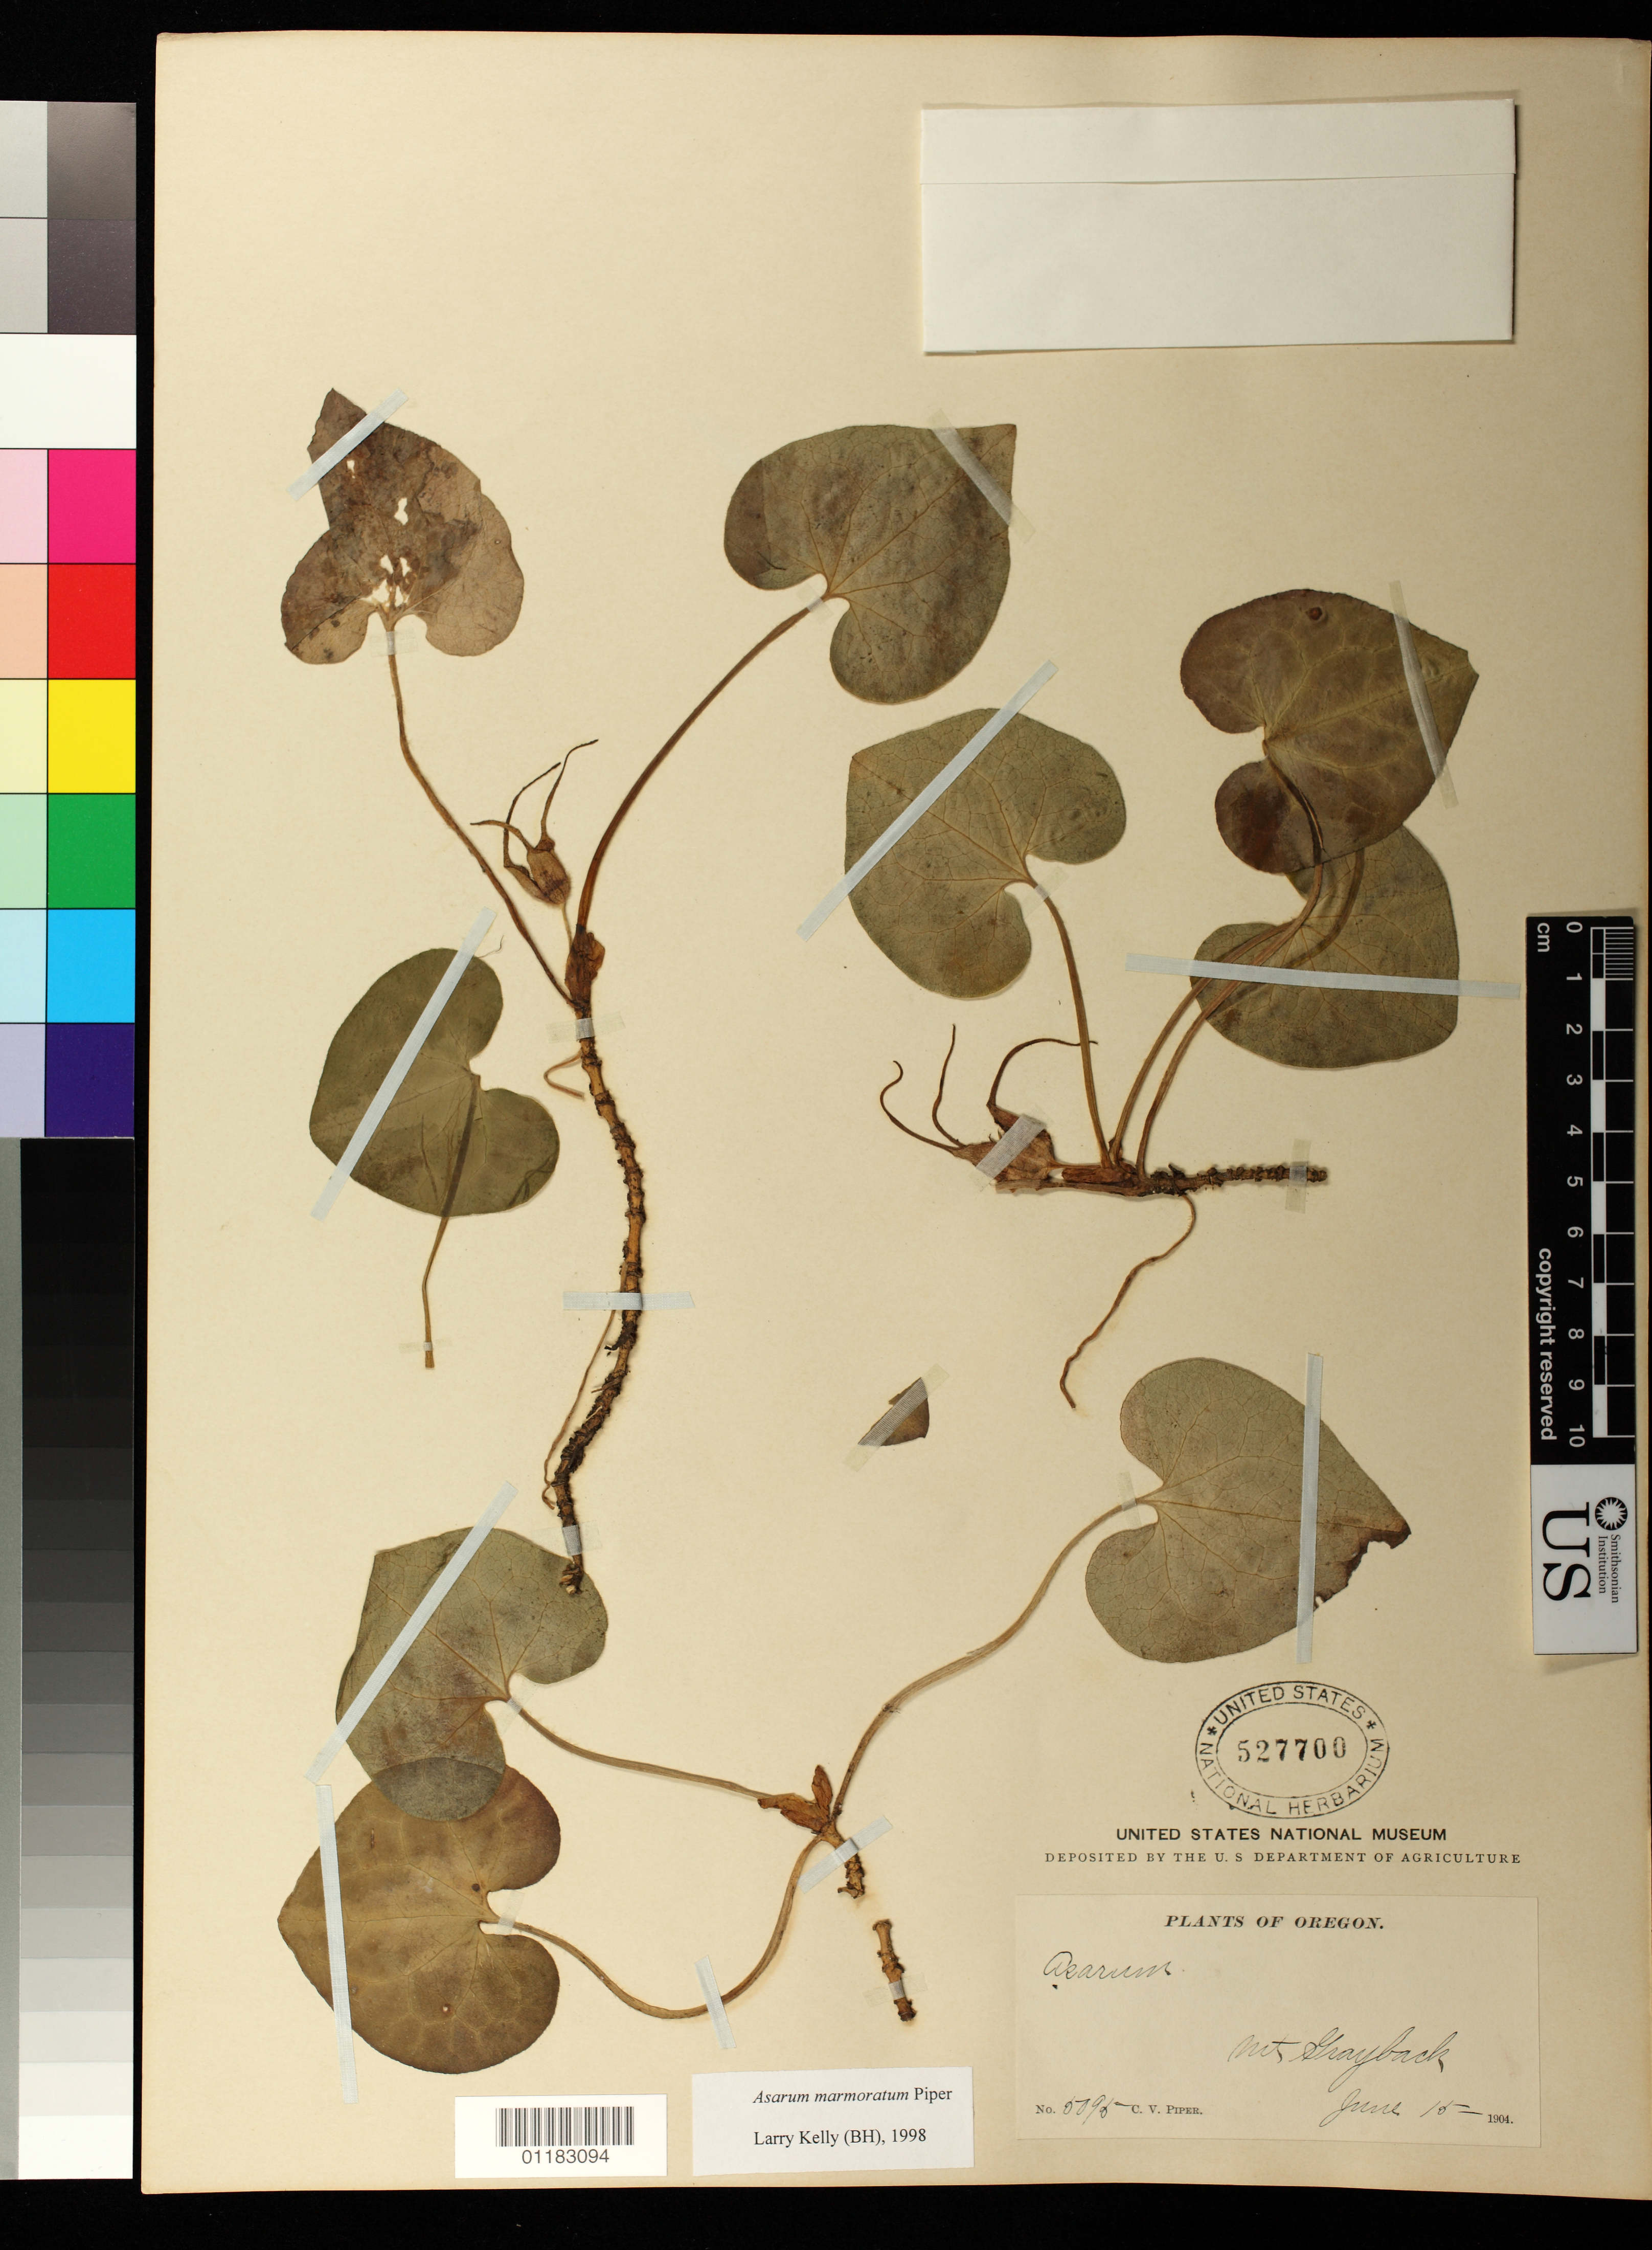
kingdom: Plantae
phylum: Tracheophyta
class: Magnoliopsida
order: Piperales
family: Aristolochiaceae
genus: Asarum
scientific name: Asarum marmoratum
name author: Piper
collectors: C. V. Piper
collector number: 5795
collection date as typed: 15 Jun 1904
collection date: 1904-06-15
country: United States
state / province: Oregon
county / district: Josephine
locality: Mt. Grayback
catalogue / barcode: US 527700